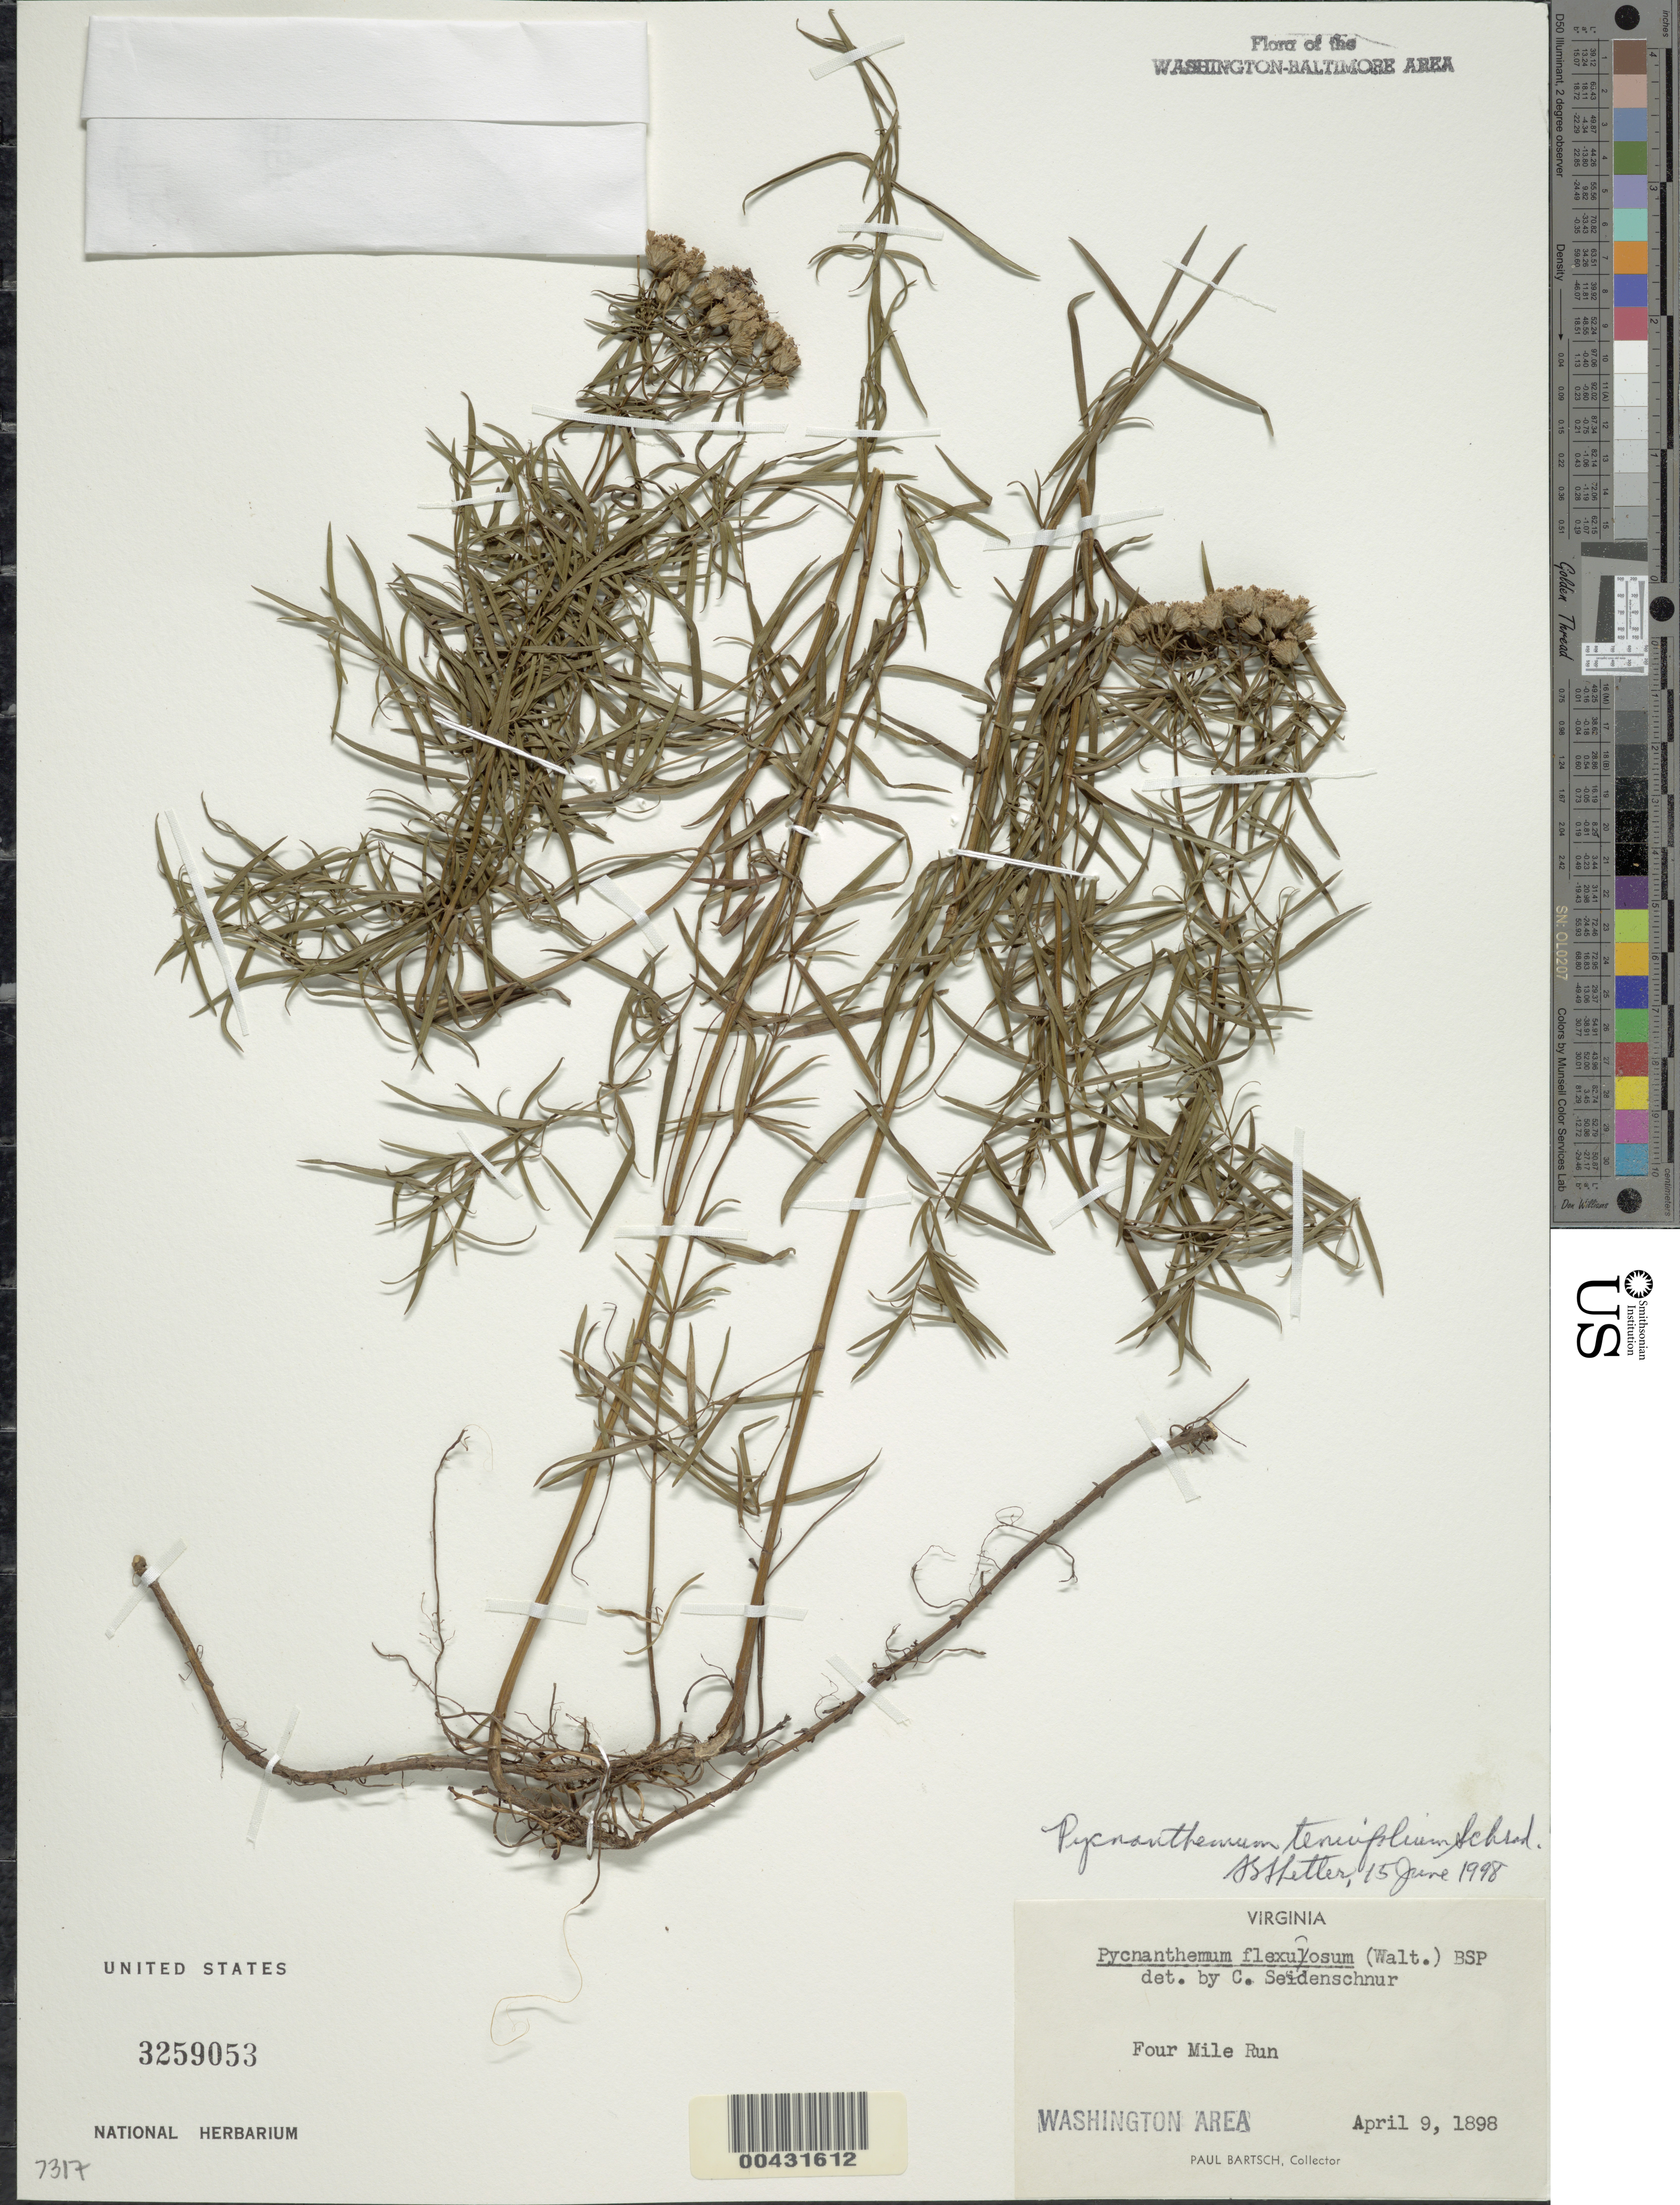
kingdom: Plantae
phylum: Tracheophyta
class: Magnoliopsida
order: Lamiales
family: Lamiaceae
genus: Pycnanthemum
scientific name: Pycnanthemum flexuosum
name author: (Walter) Britton, Stearns & Poggenb.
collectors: P. Bartsch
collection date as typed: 09 Apr 1898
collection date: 1898-04-09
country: United States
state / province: Virginia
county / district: Arlington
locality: Four Mile Run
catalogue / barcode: US 3259053